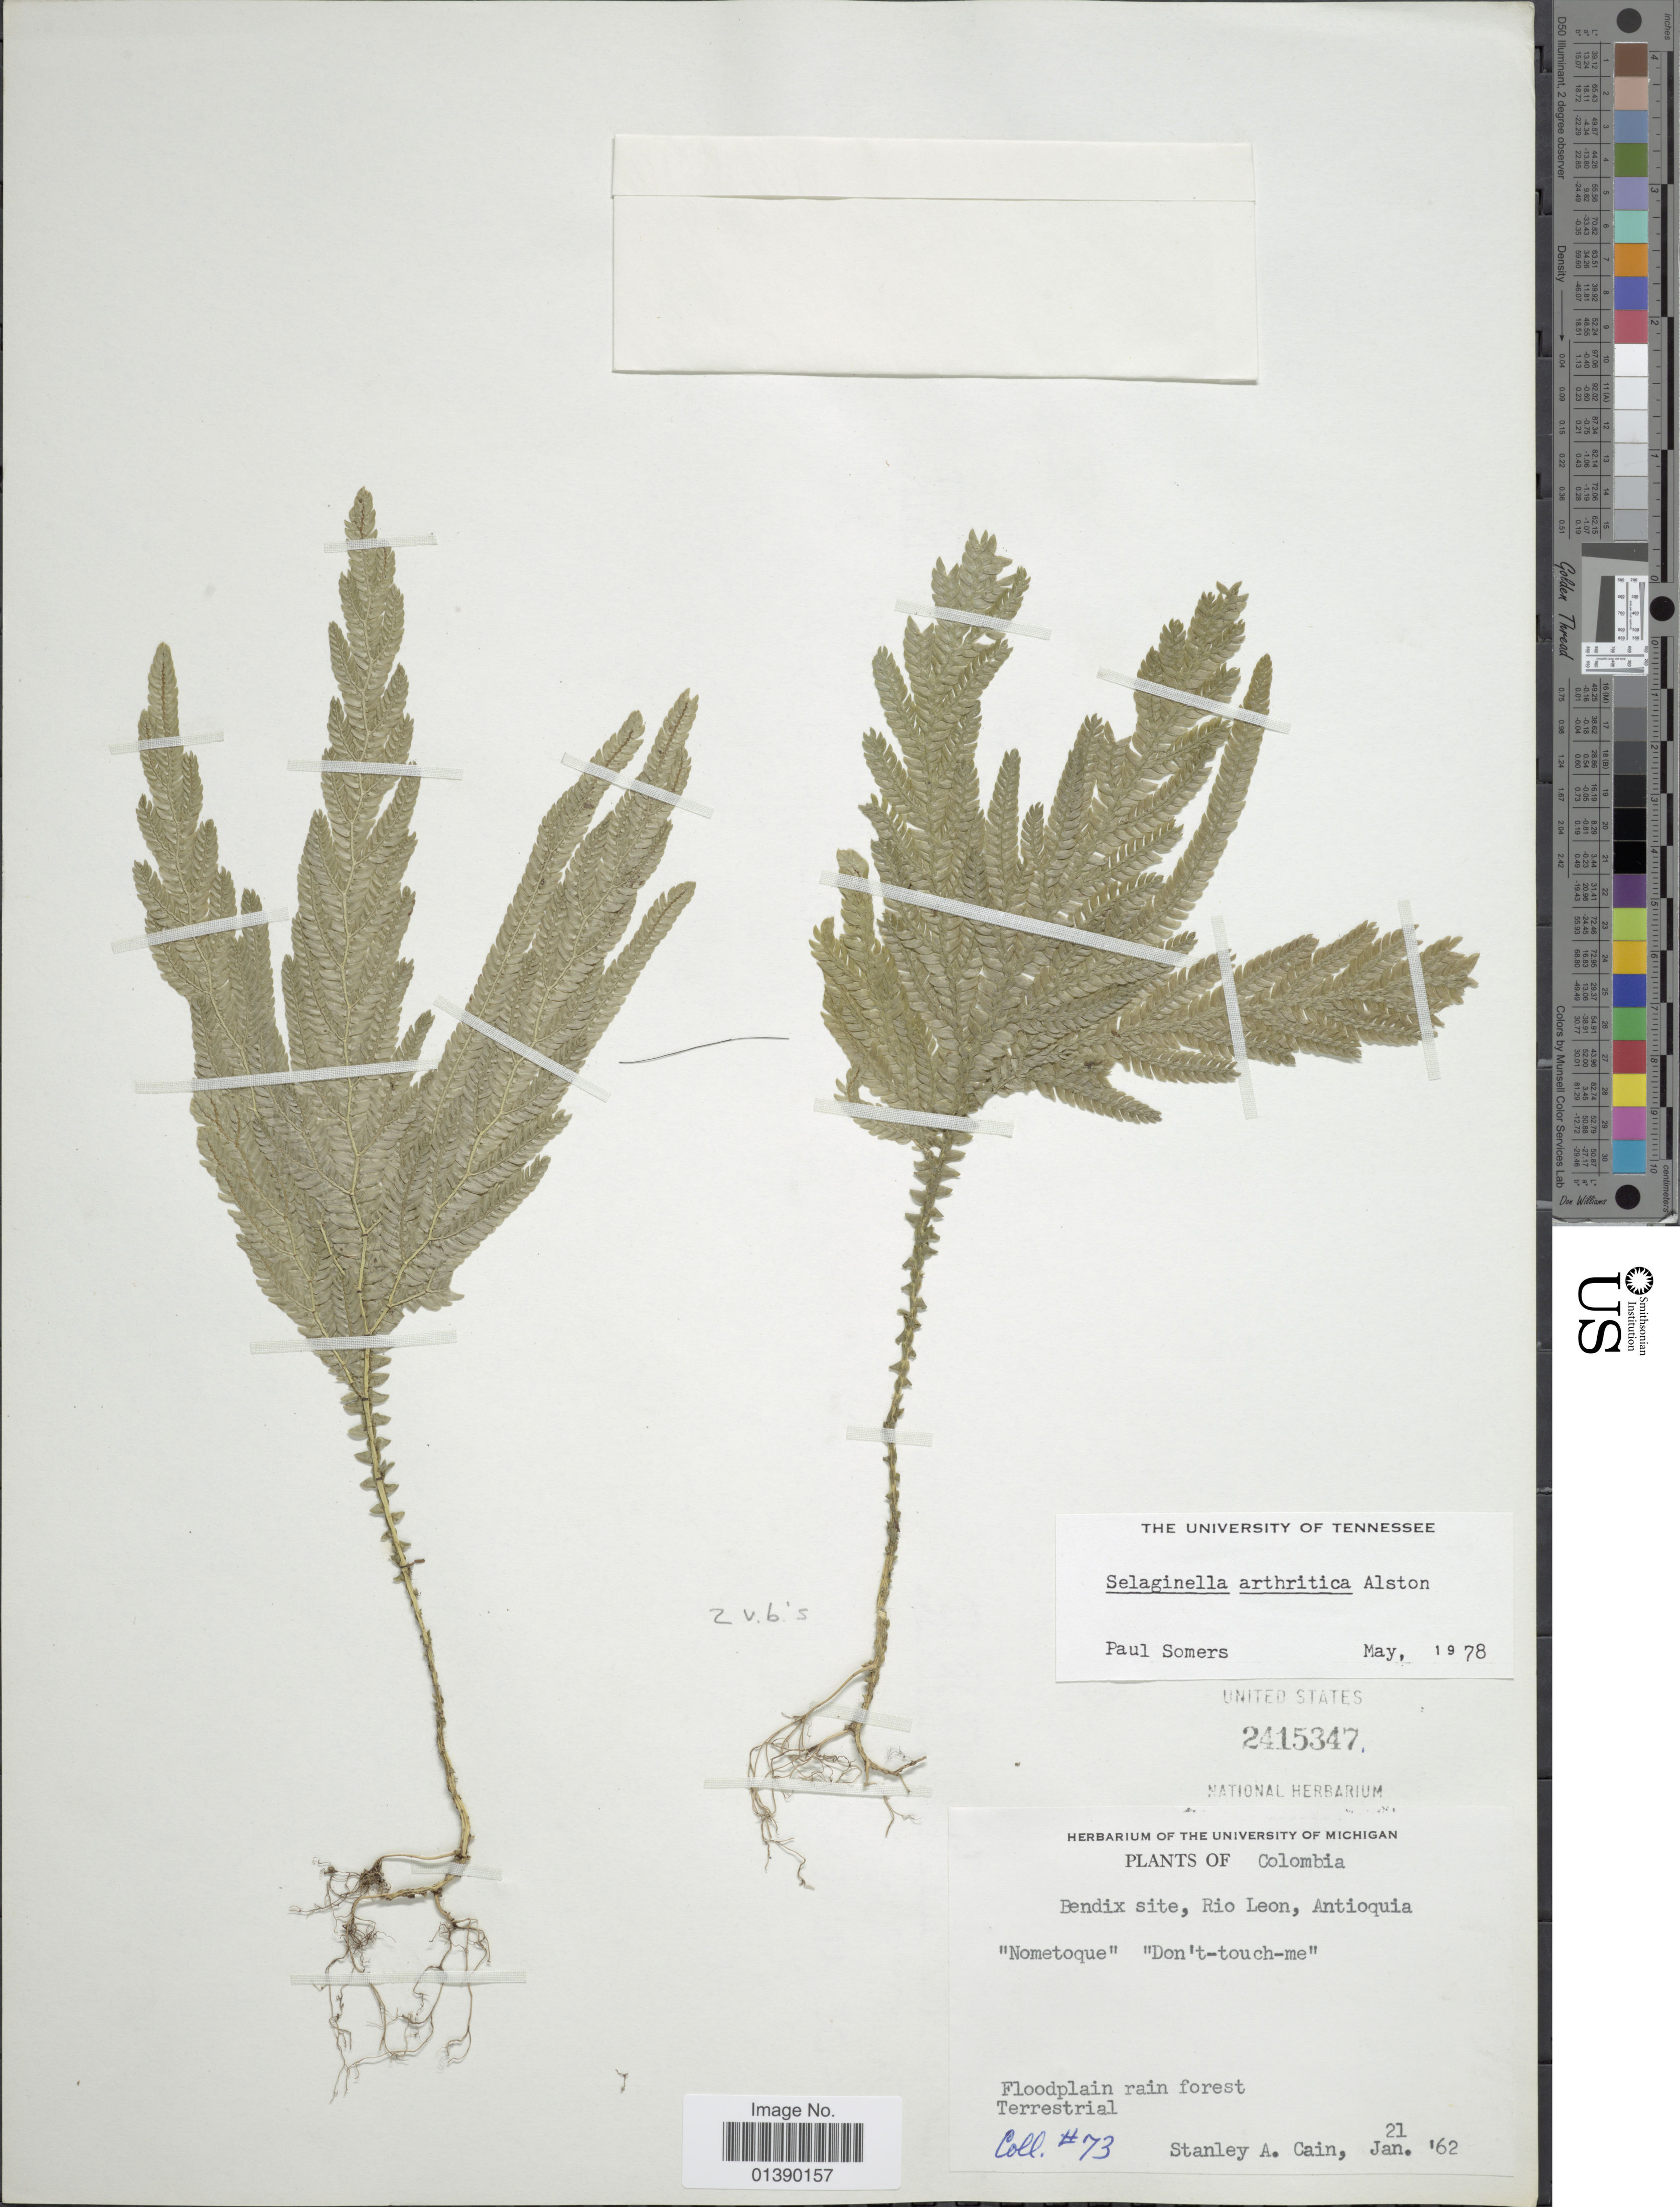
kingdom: Plantae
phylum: Tracheophyta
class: Lycopodiopsida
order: Selaginellales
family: Selaginellaceae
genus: Selaginella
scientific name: Selaginella arthritica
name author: Alston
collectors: S. Cain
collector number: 73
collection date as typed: Transcribed d/m/y: 21/1/62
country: Colombia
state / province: Antioquia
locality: Bendix site, Rio Leon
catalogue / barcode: US 2415347